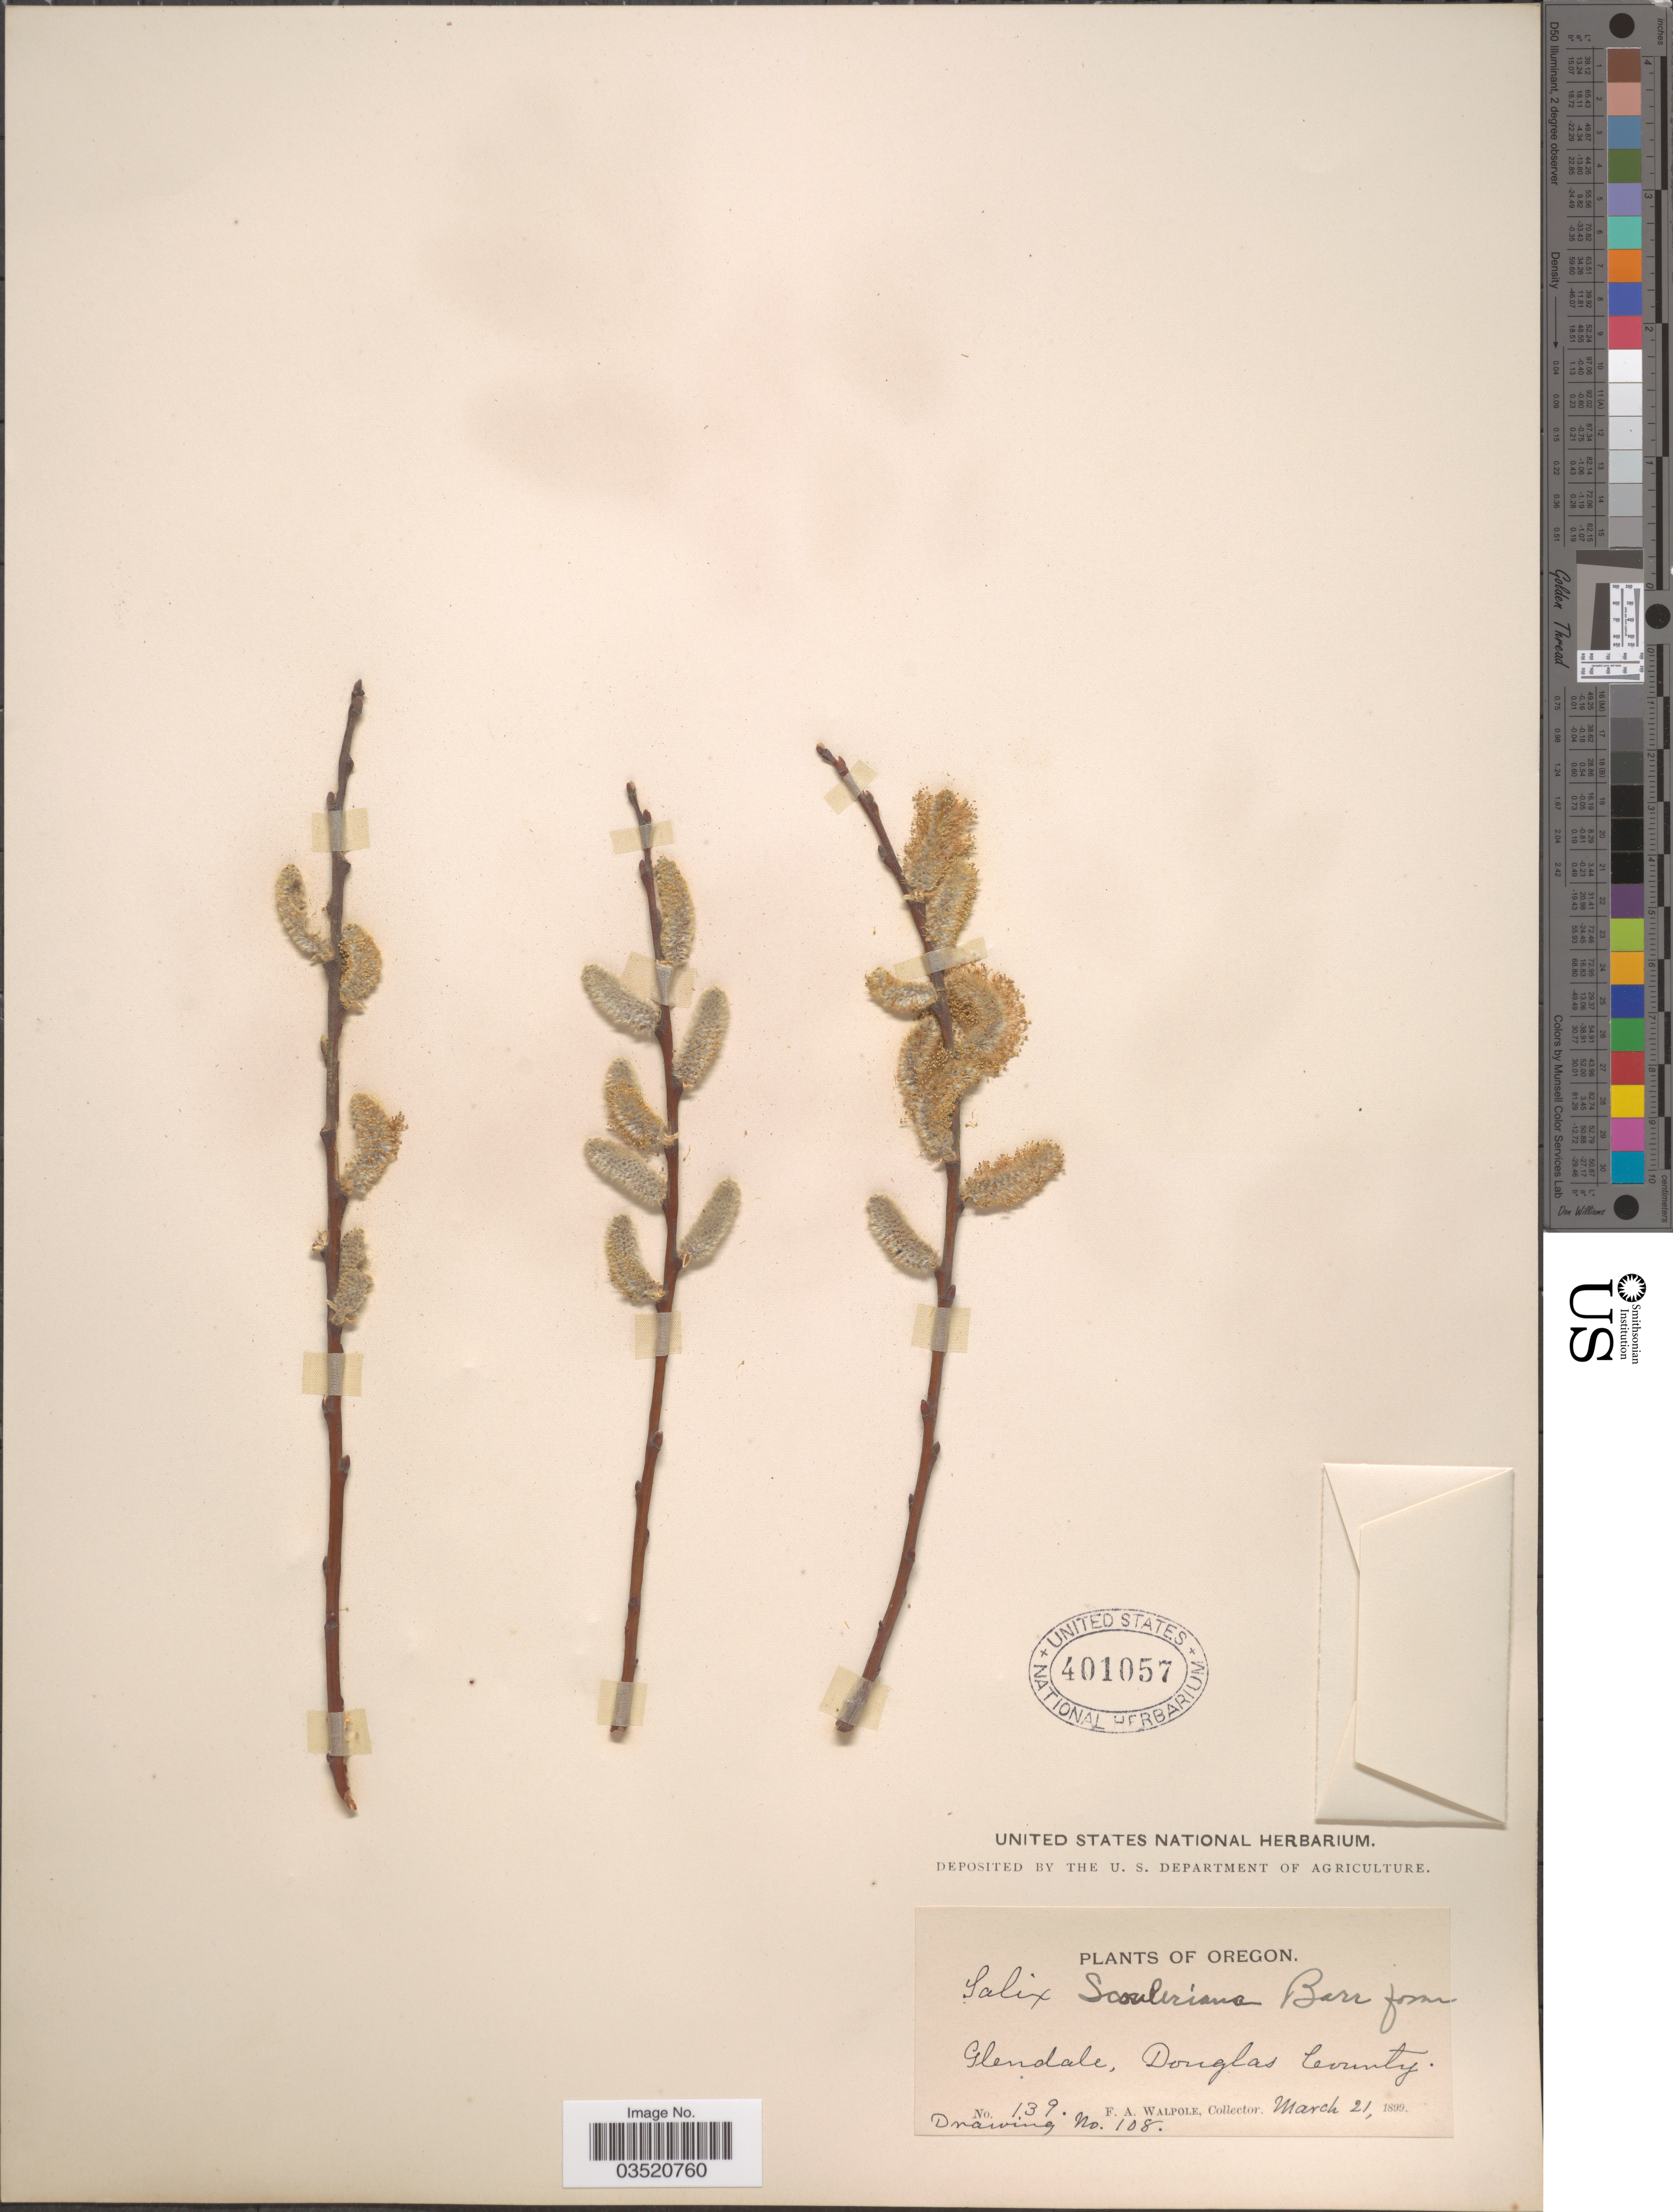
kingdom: Plantae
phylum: Tracheophyta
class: Magnoliopsida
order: Malpighiales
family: Salicaceae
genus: Salix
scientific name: Salix scouleriana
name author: Barratt ex Hook.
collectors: F. Walpole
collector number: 139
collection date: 1899-03-21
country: United States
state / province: Oregon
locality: Glendale, Douglas County.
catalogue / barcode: US 401057